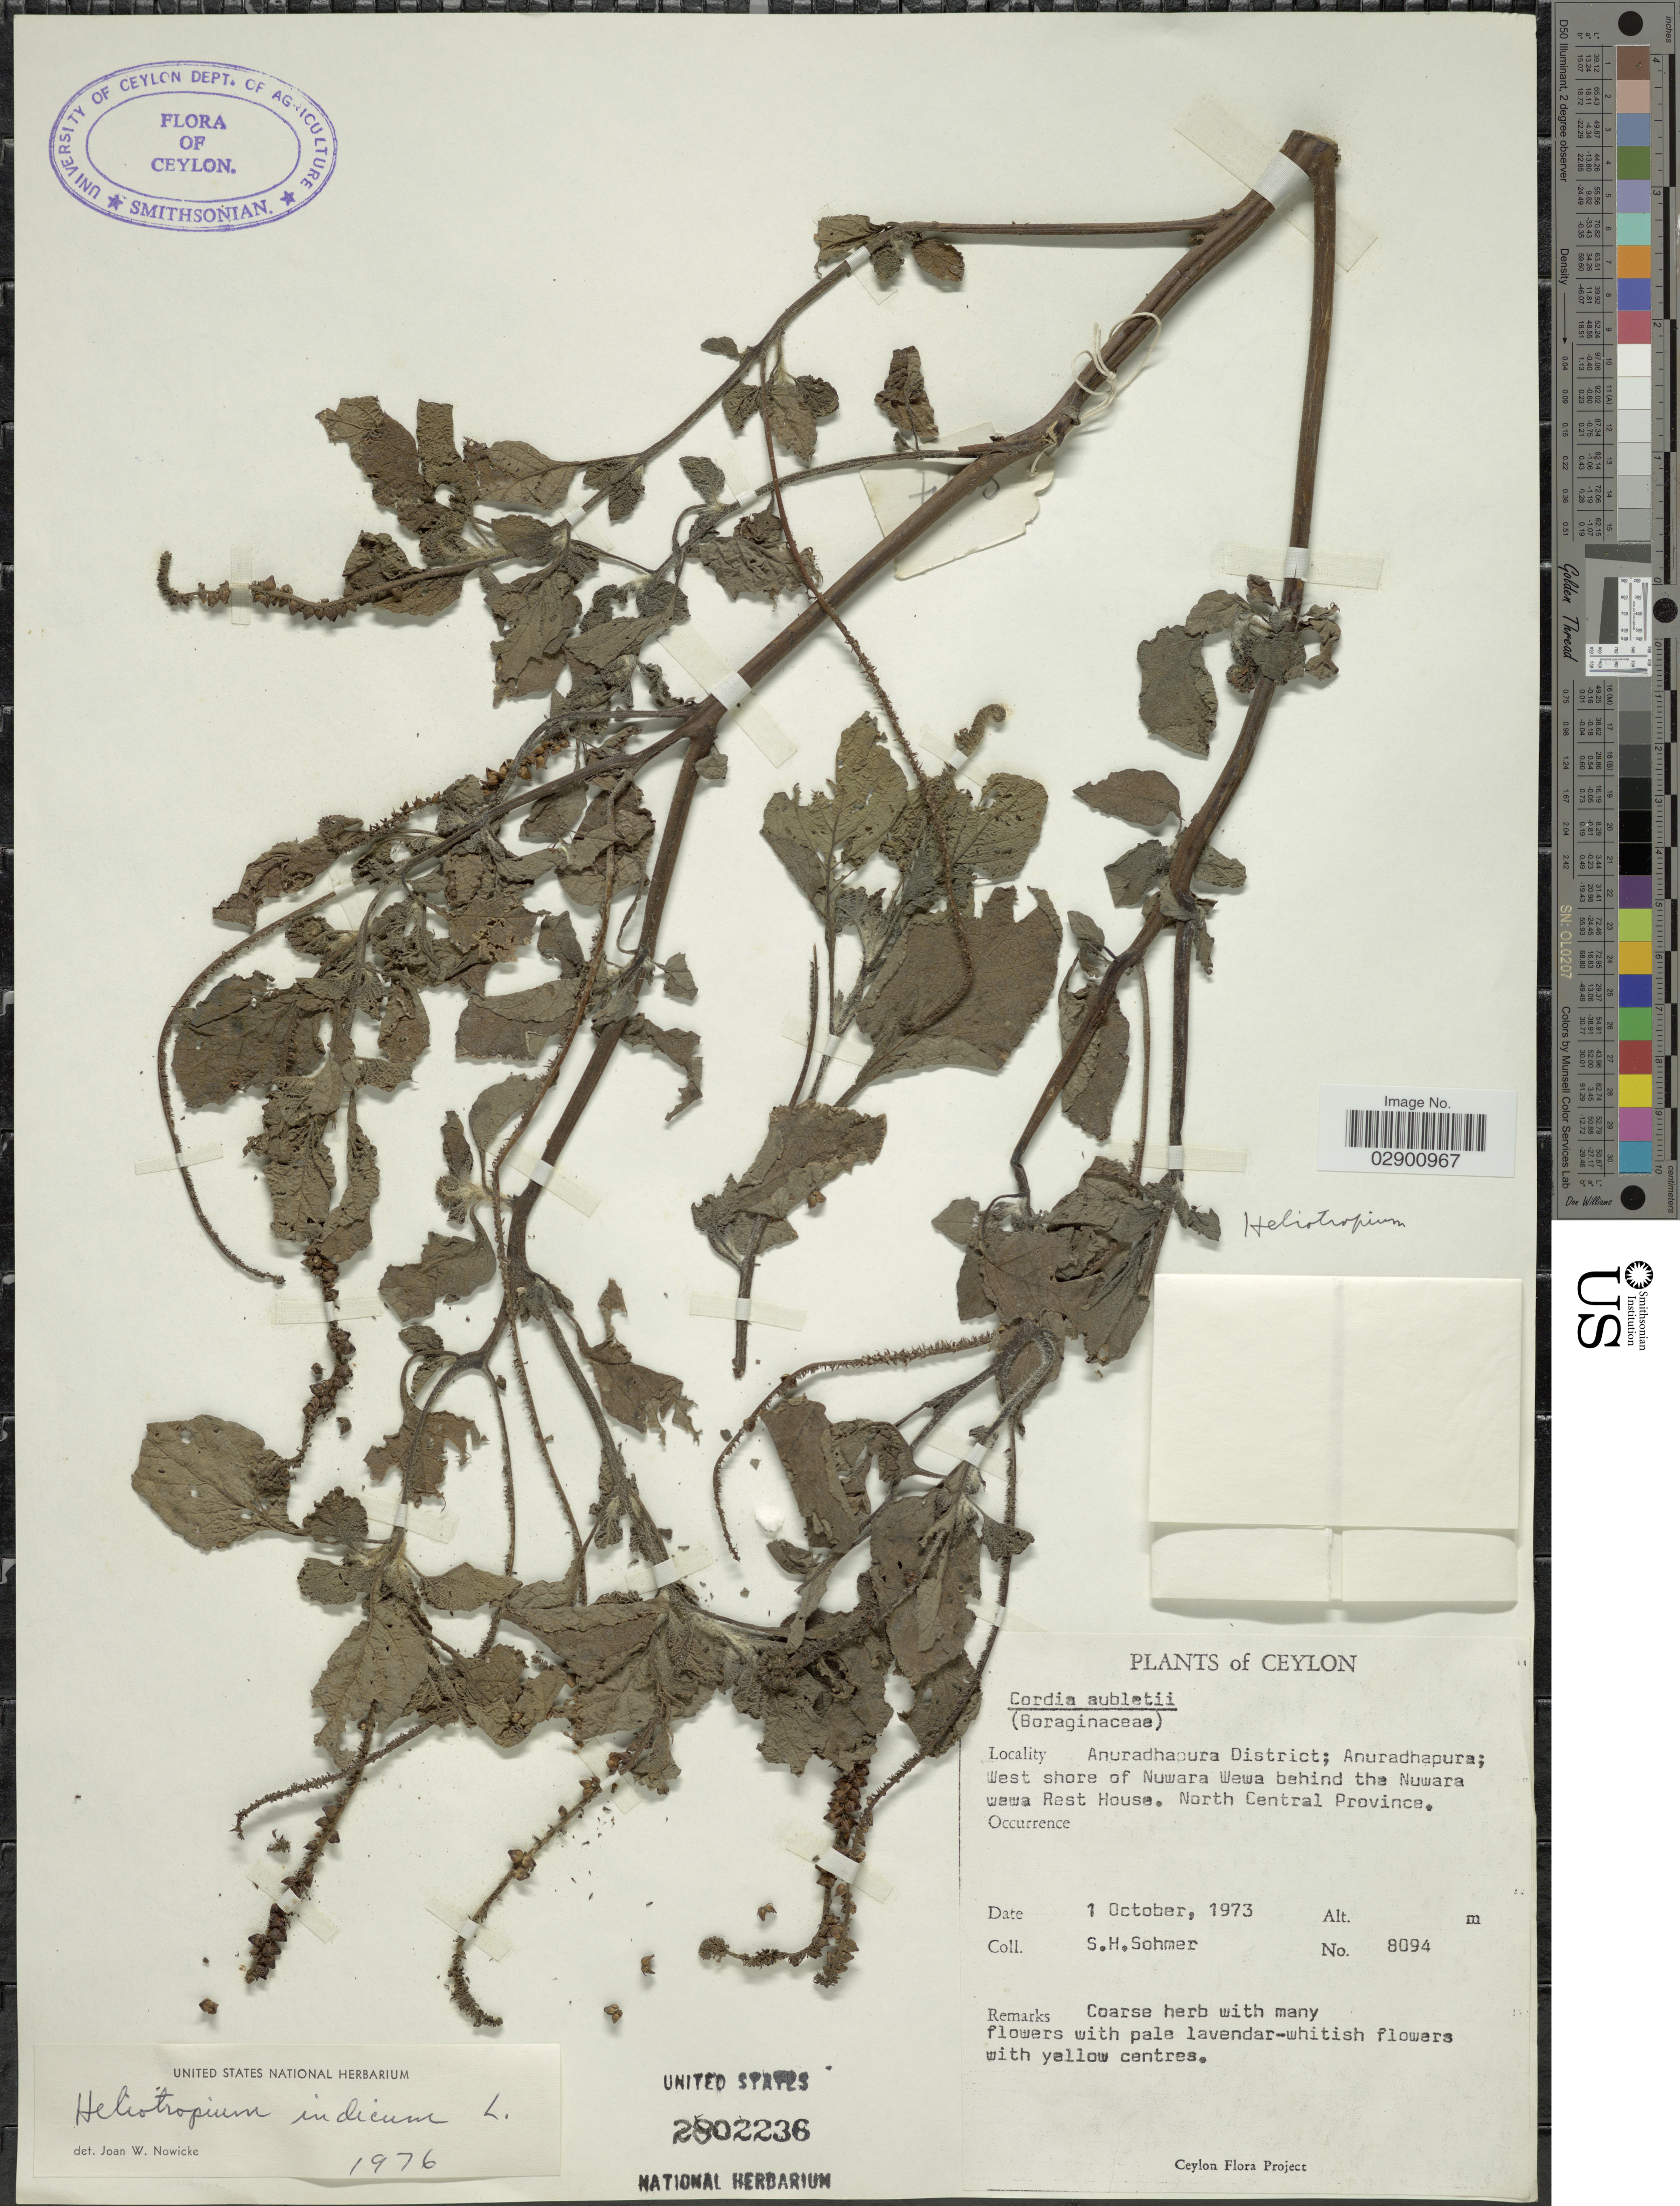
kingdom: Plantae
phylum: Tracheophyta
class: Magnoliopsida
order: Boraginales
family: Heliotropiaceae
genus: Heliotropium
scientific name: Heliotropium indicum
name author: L.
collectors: S. H. Sohmer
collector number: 8094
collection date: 1973-10-01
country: Sri Lanka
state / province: North Central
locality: Ceylon. Anuradhapura District: Anuradhapura; West shore of Nuwara Wewa behind the Nuwara wewa Rest House. North Central Province.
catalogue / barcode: US 2802236